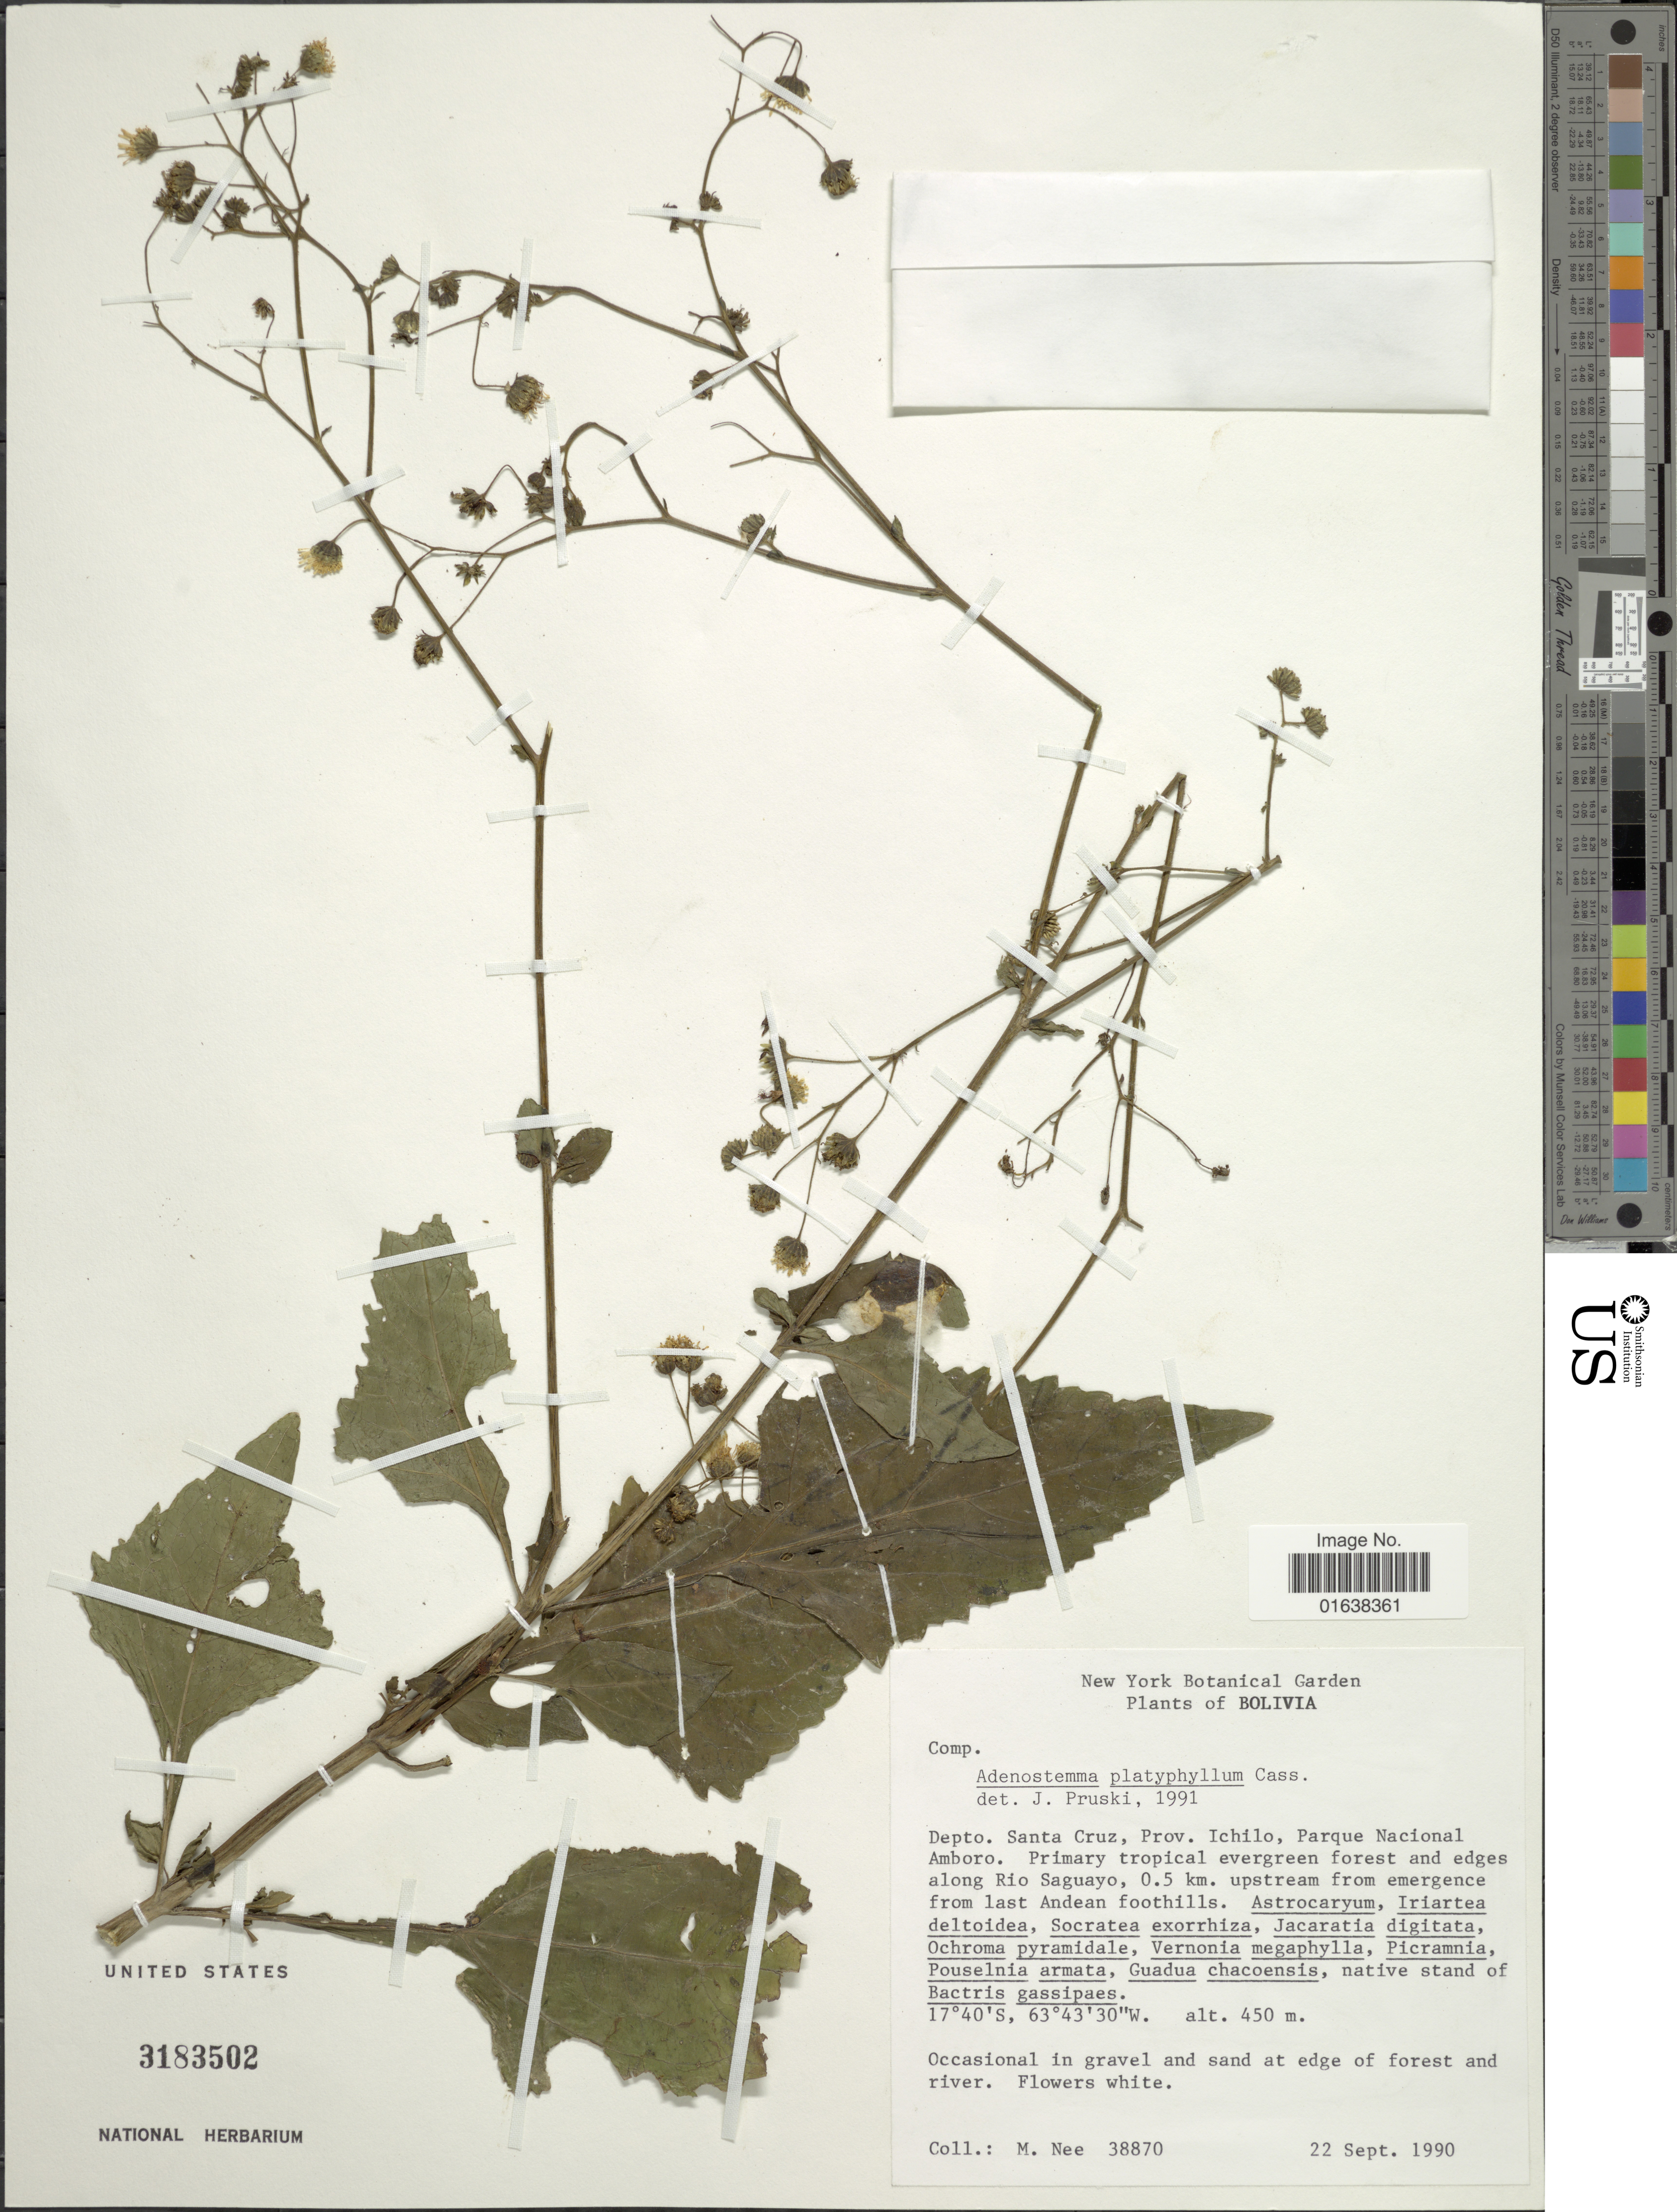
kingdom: Plantae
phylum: Tracheophyta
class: Magnoliopsida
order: Asterales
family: Asteraceae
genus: Adenostemma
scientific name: Adenostemma platyphyllum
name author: Cass.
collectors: M. Nee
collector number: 38870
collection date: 1990-09-22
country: Bolivia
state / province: Santa Cruz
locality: Bolivia. Depto. Santa Cruz, Prov. Ichilo, Parque Nacional Amboro. primary tropical evergreen forest and edges along Rio Saguayo, 0.5 km. upstream from emergence from last Andean foothills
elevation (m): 450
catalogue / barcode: US 3183502